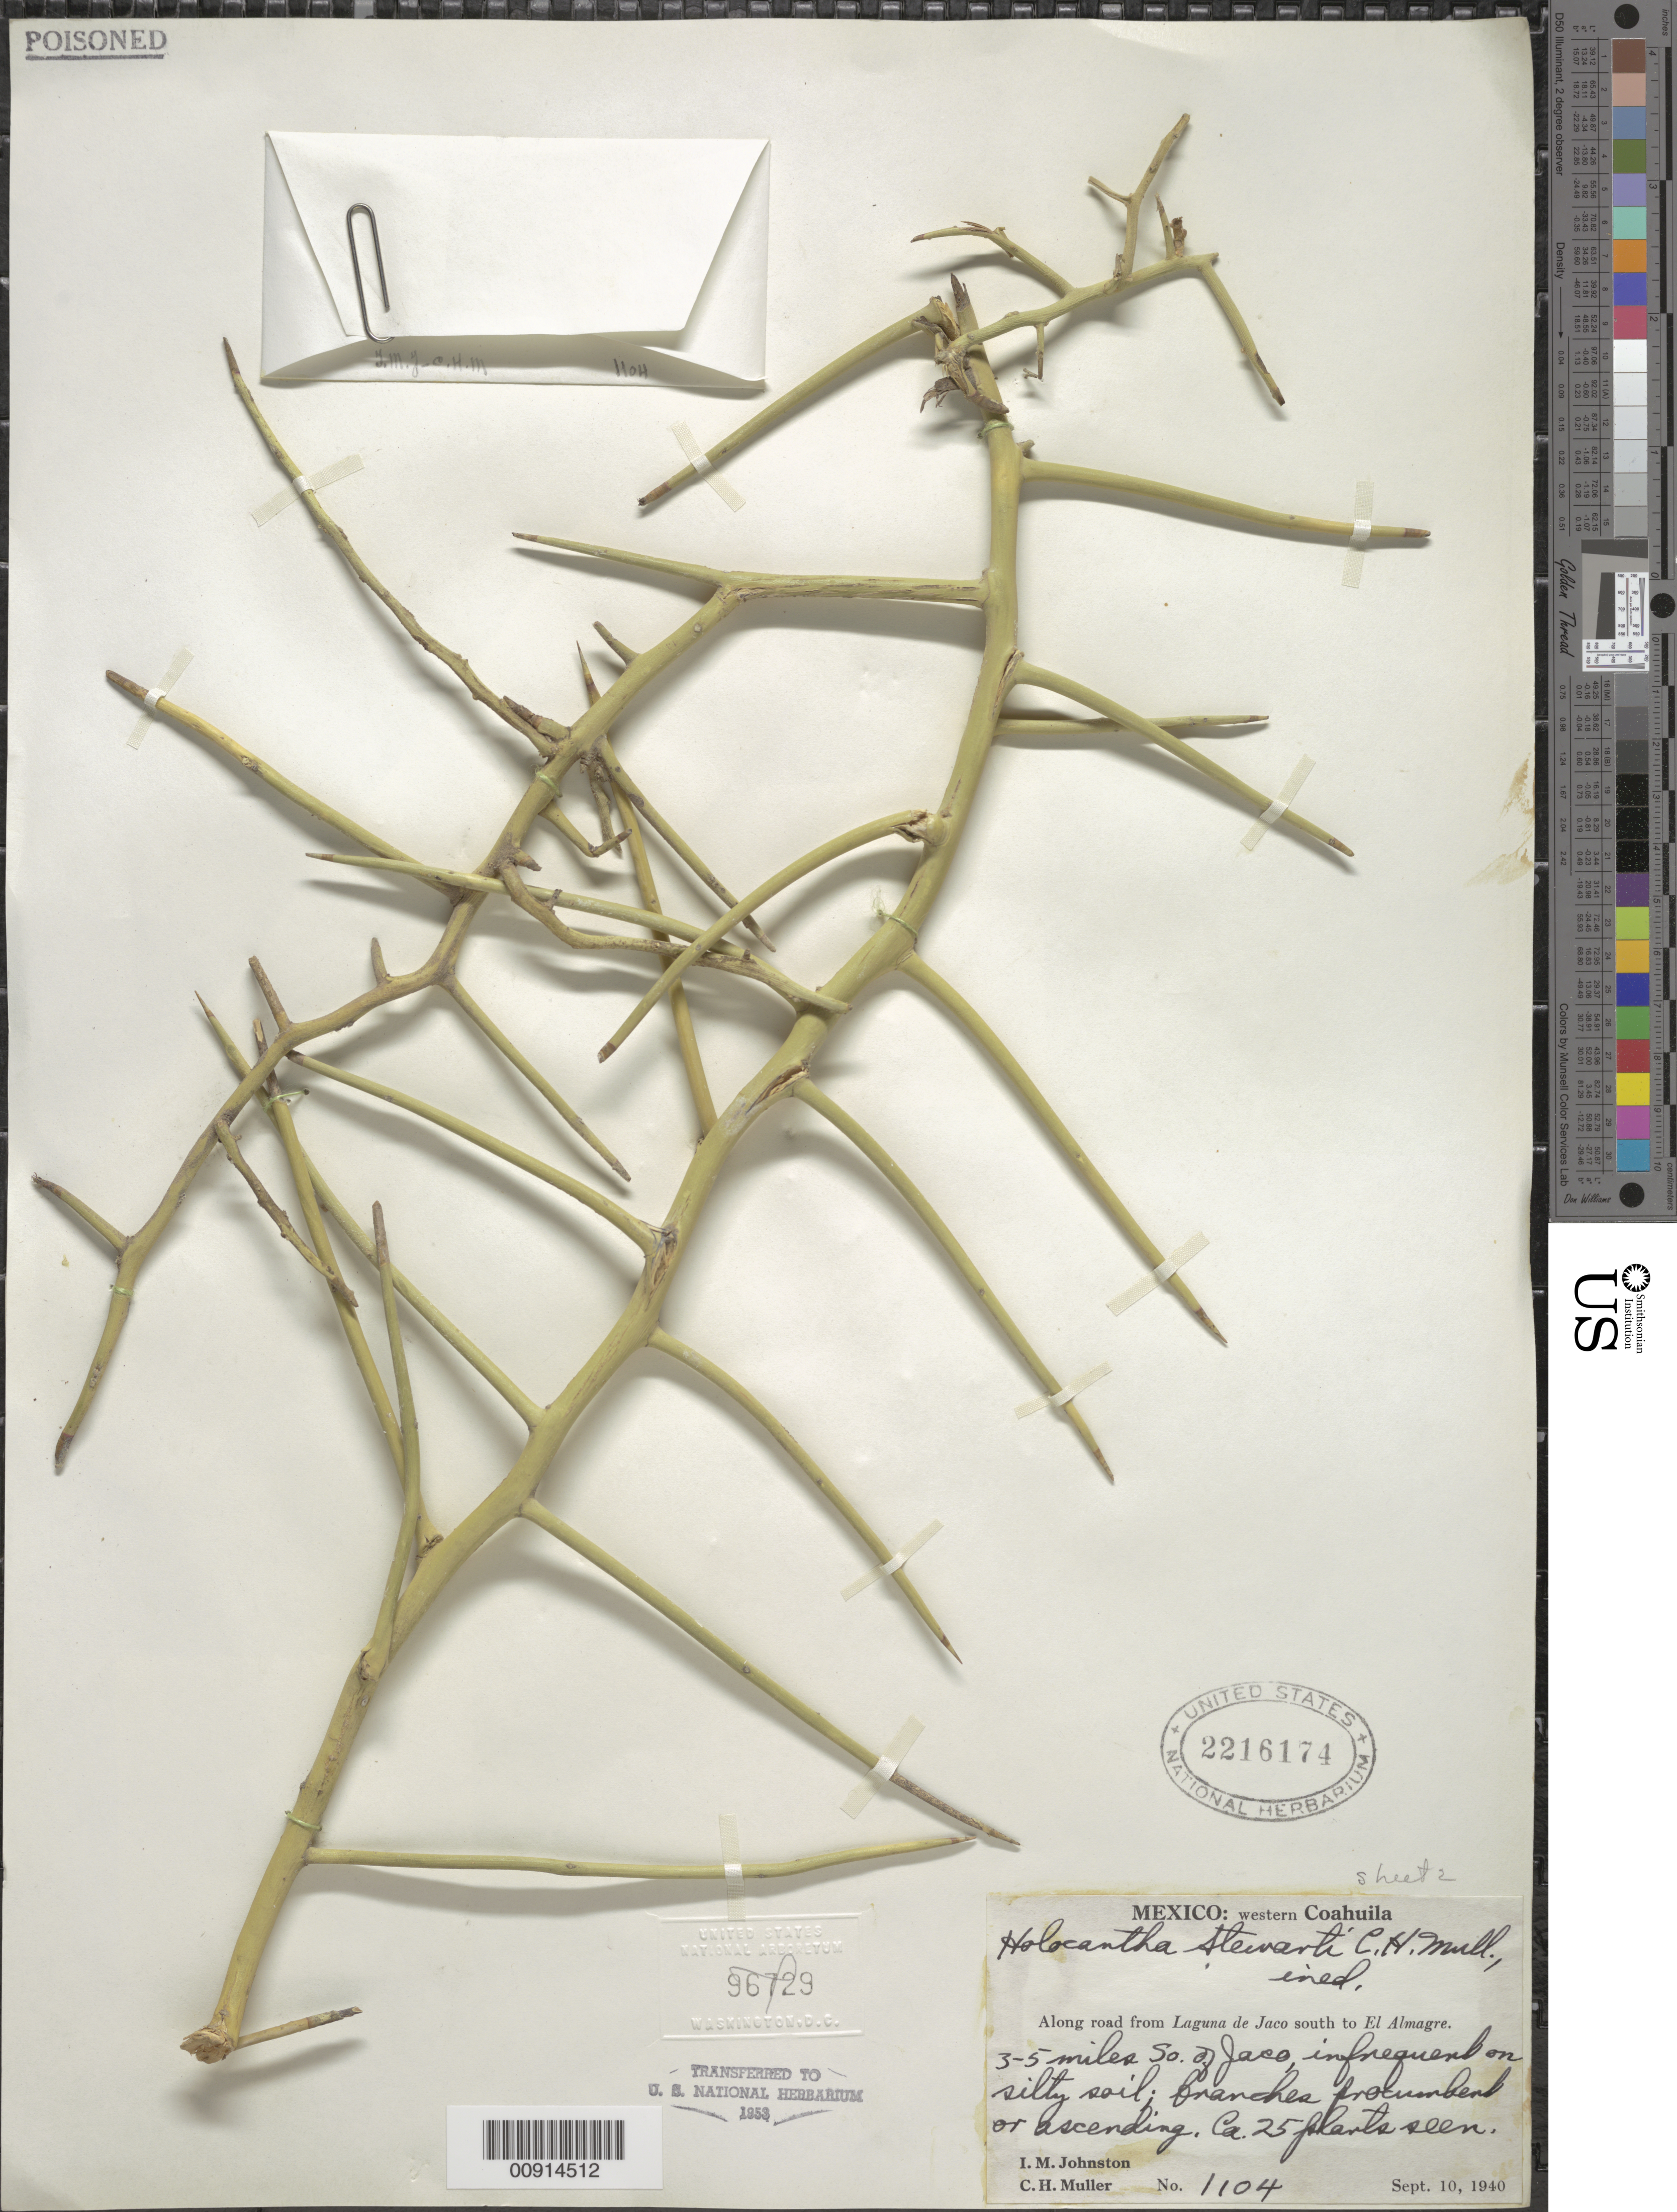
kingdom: Plantae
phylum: Tracheophyta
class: Magnoliopsida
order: Sapindales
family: Simaroubaceae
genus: Castela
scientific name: Castela stewartii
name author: (C.H. Müll.) Moran & Felger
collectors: I.M. Johnston & C. H. Muller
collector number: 1104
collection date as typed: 10 Sep 1940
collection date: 1940-09-10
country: Mexico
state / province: Coahuila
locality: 3-5 miles So. of Jaco. Along road from Laguna de Jaco to El Almagre. Western Coahuila.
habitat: On silty soil.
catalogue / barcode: US 2216174